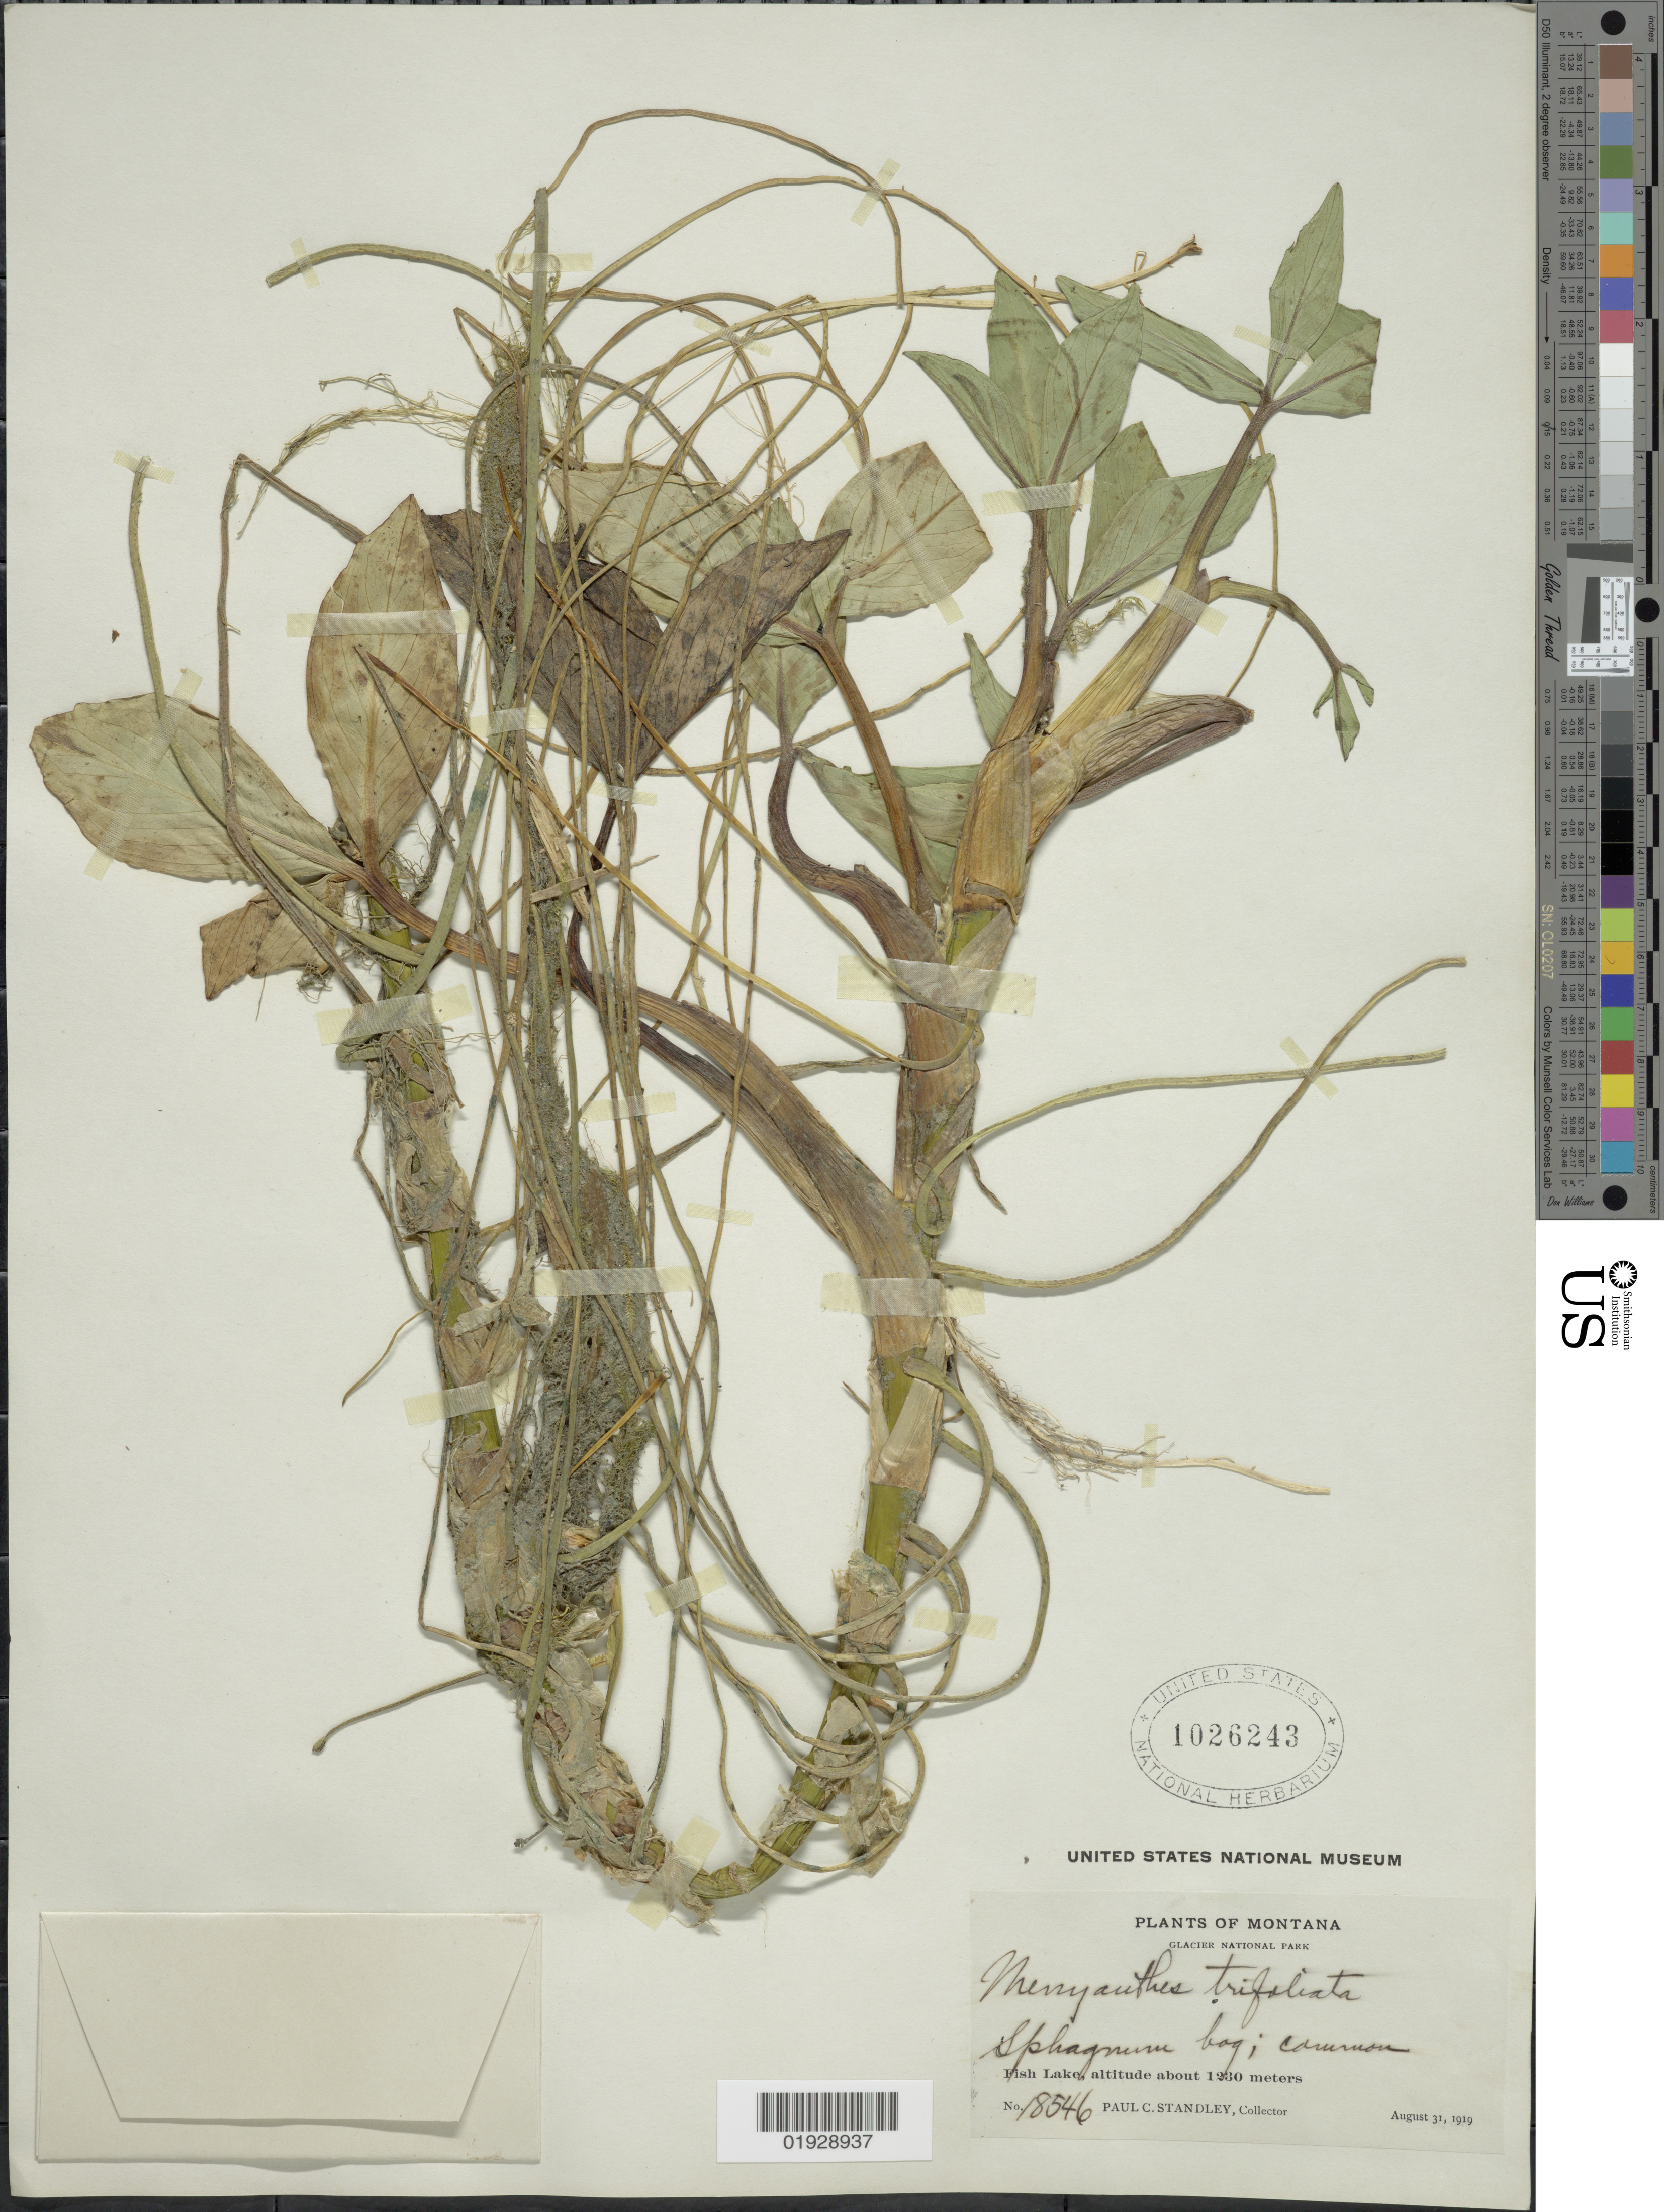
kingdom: Plantae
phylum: Tracheophyta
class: Magnoliopsida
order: Asterales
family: Menyanthaceae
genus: Menyanthes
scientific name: Menyanthes trifoliata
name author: L.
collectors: P. C. Standley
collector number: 18546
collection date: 1919-08-31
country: United States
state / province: Montana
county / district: Flathead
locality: Glacier National Park, Sphagnum bog; common, Fish Lake.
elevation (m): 1230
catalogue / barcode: US 1026243